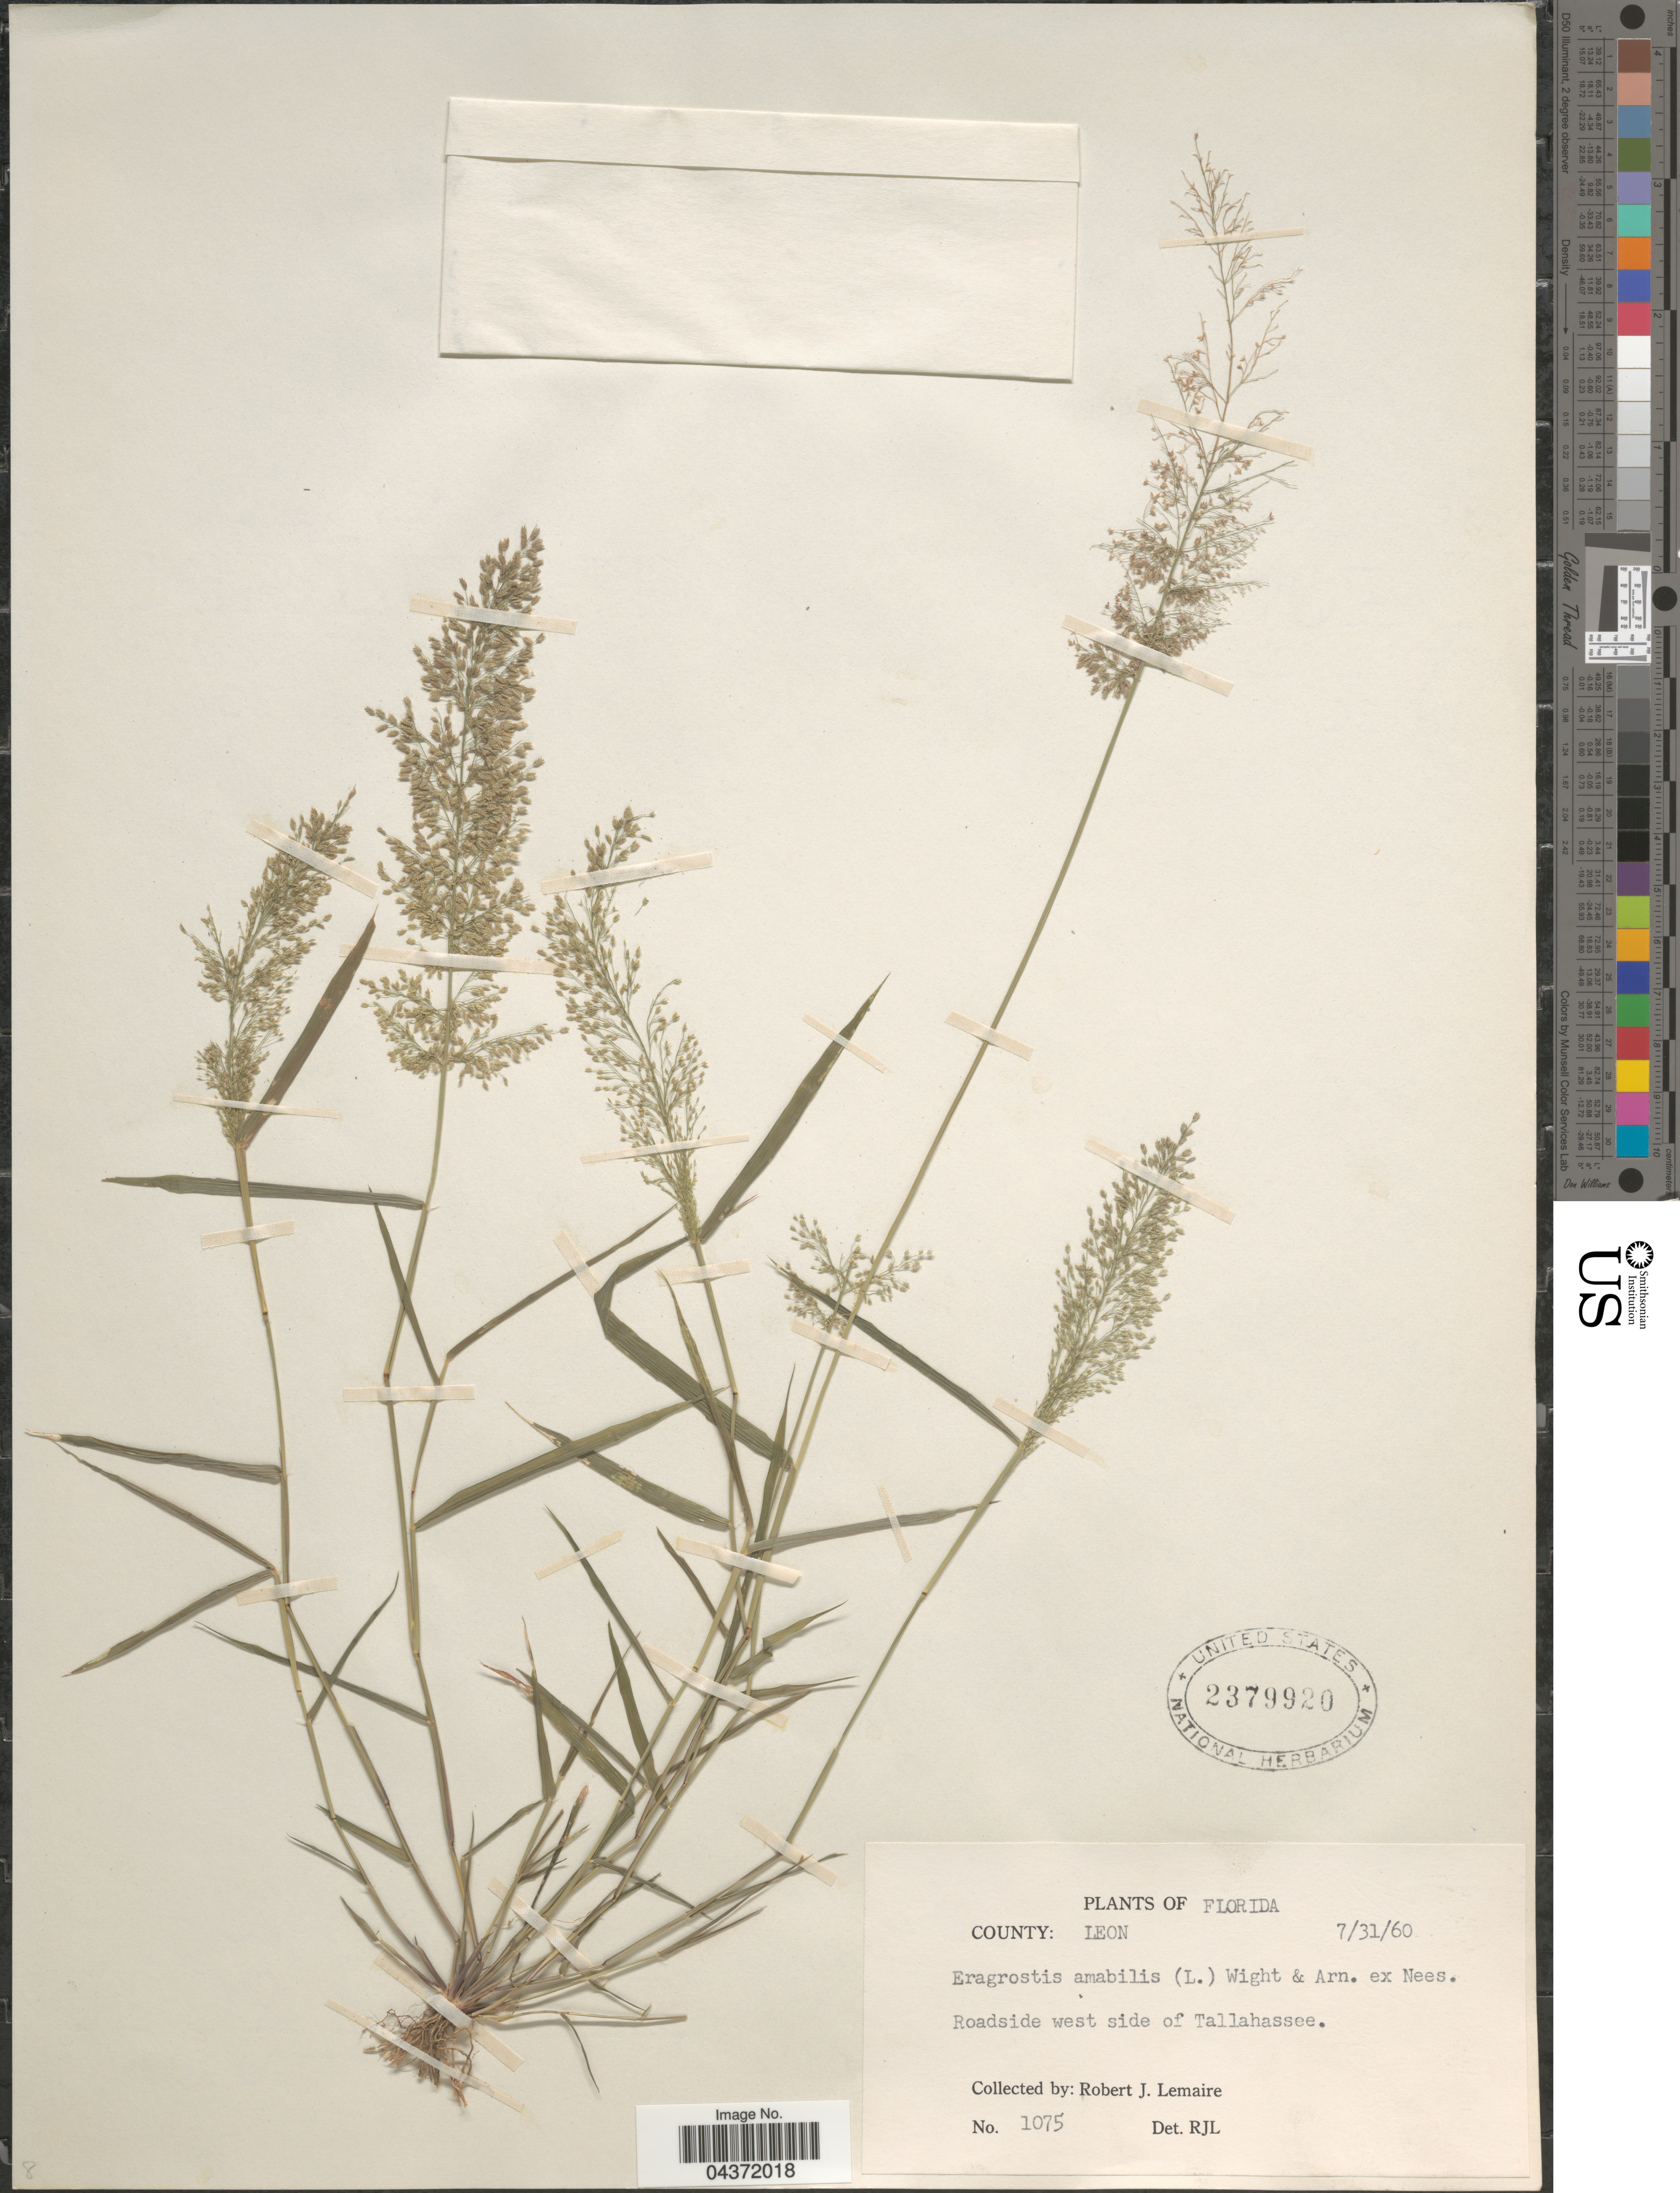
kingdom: Plantae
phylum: Tracheophyta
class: Liliopsida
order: Poales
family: Poaceae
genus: Eragrostis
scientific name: Eragrostis tenella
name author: (L.) P. Beauv. ex Roem. & Schult.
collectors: R. J. Lemaire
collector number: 1075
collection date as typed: Transcribed d/m/y: 31/7/60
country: United States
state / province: Florida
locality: County: Leon. Roadside west side of Tallahassee.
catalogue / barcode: US 2379920